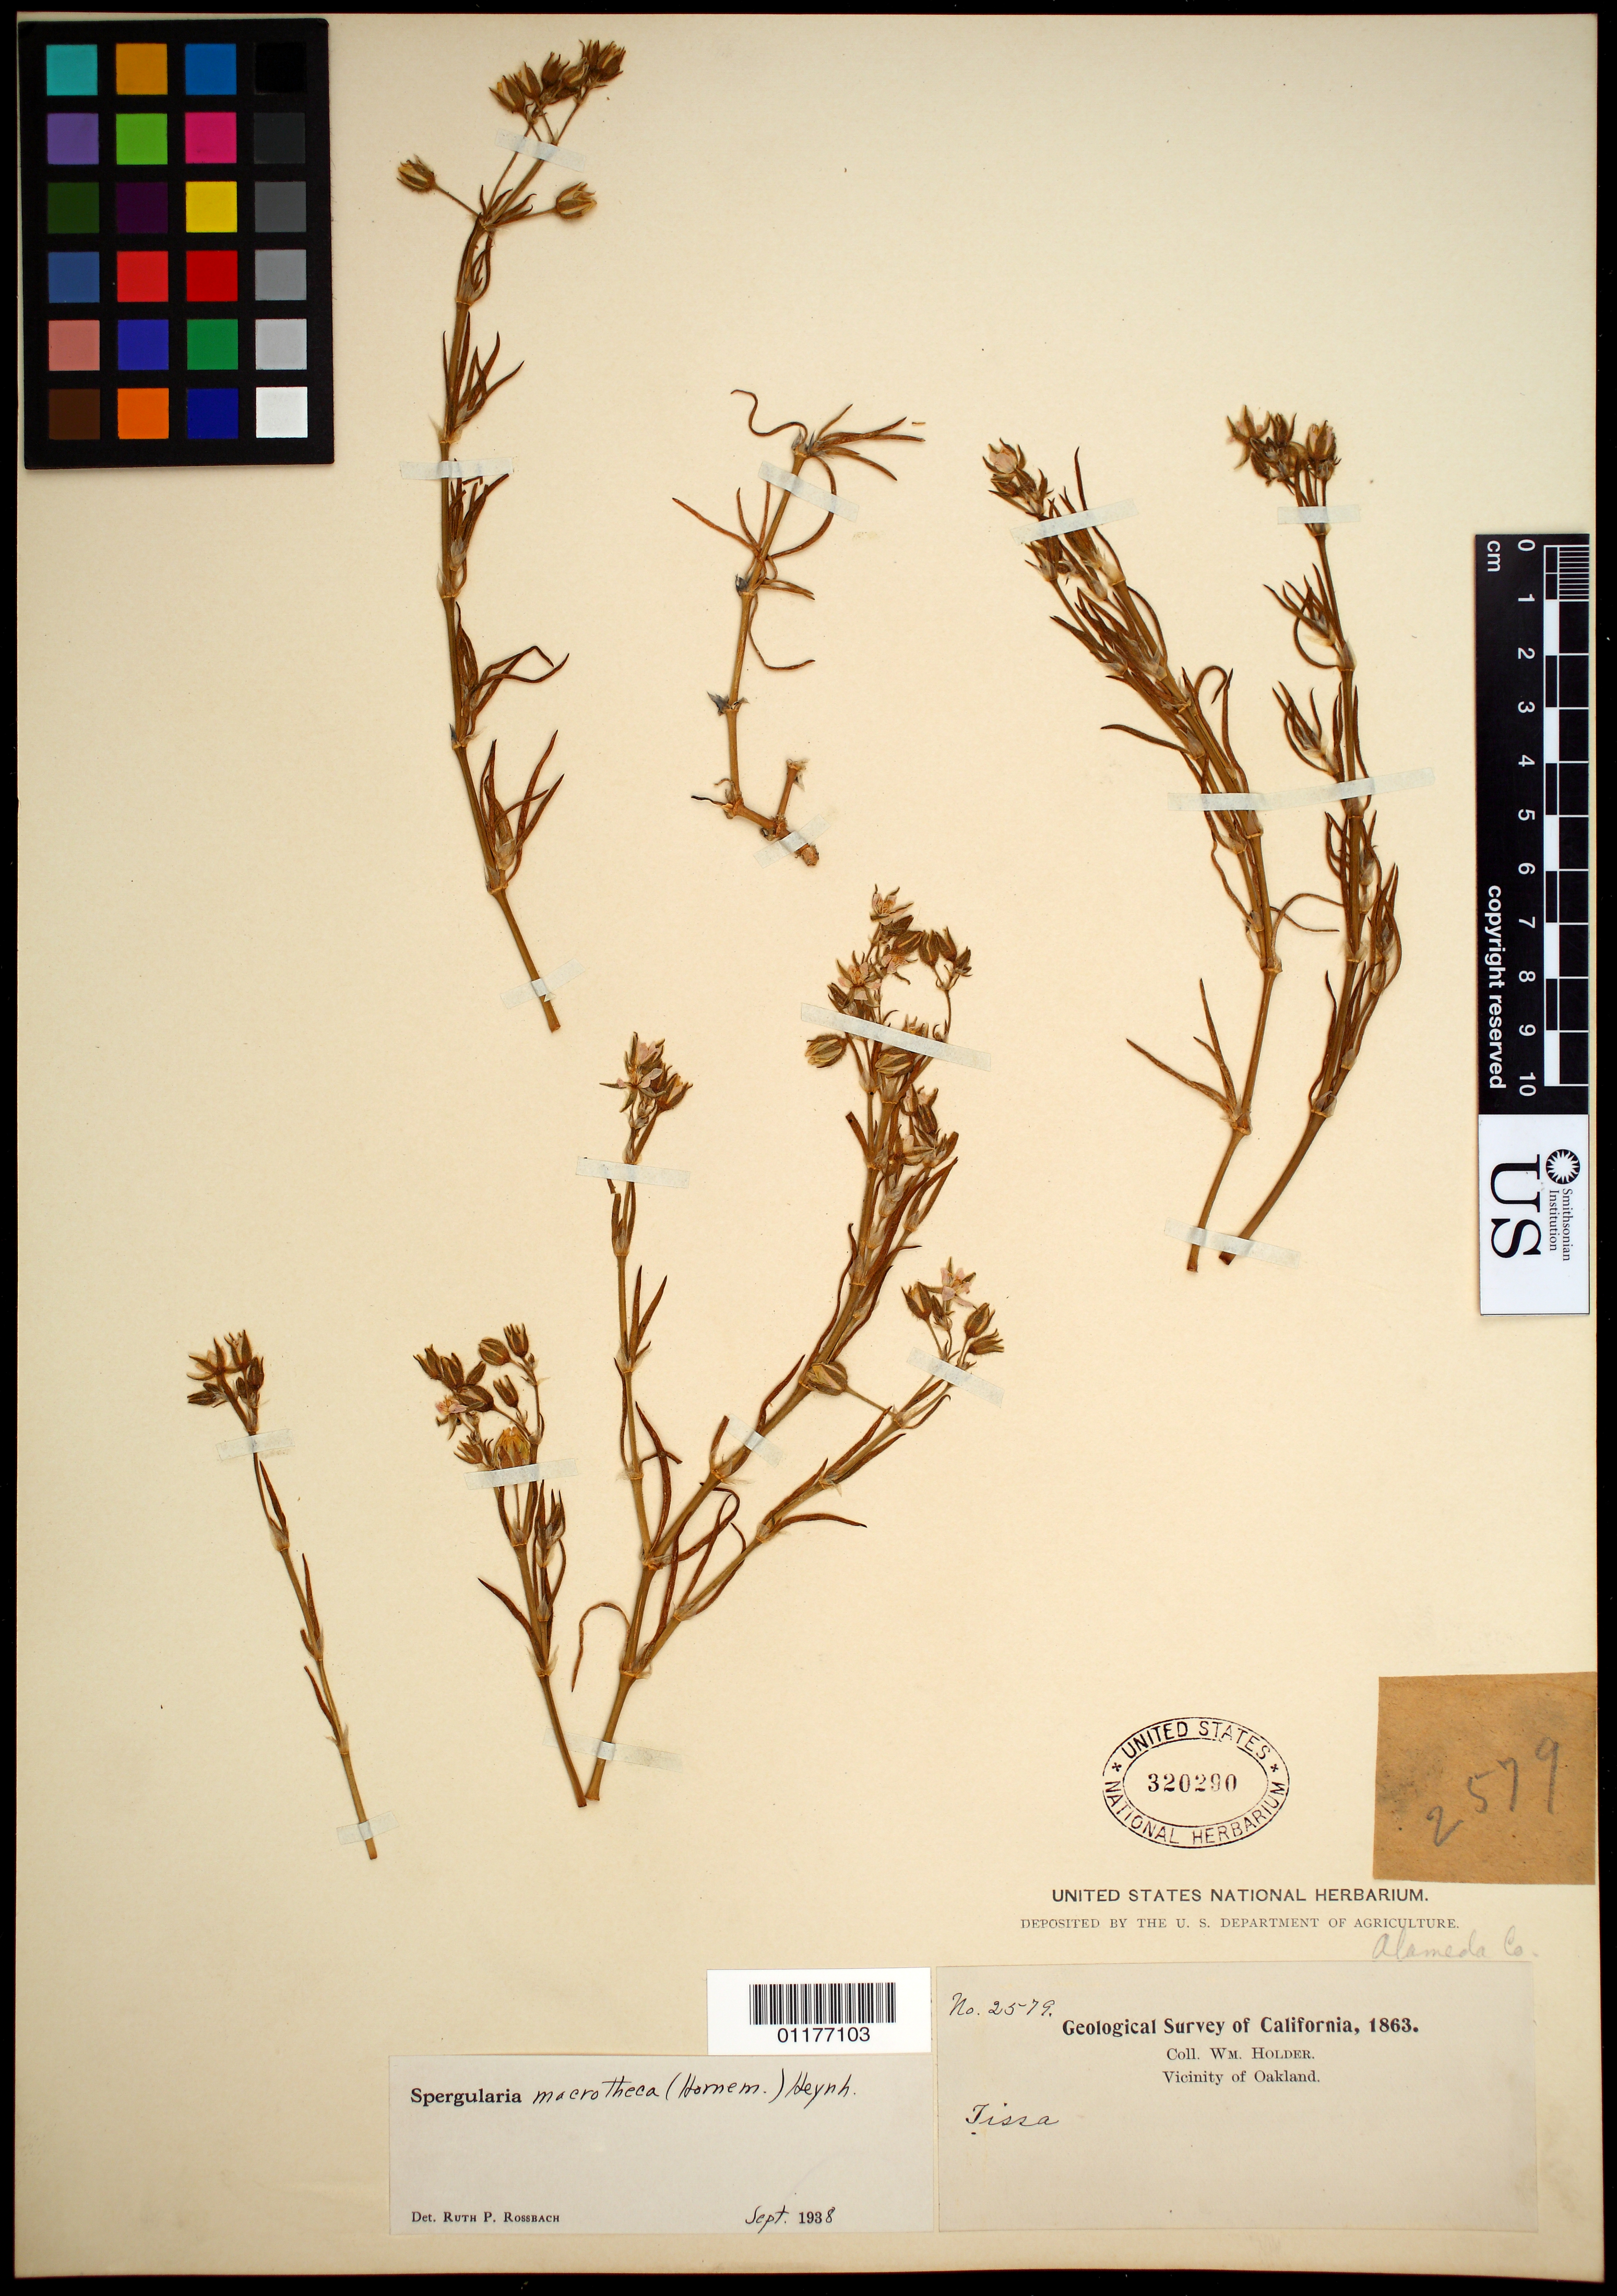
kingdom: Plantae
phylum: Tracheophyta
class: Magnoliopsida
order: Caryophyllales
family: Caryophyllaceae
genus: Spergularia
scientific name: Spergularia macrotheca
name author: (Hornem.) Heynh.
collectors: W. Holder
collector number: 2579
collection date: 1863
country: United States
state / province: California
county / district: Alameda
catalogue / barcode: US 320290